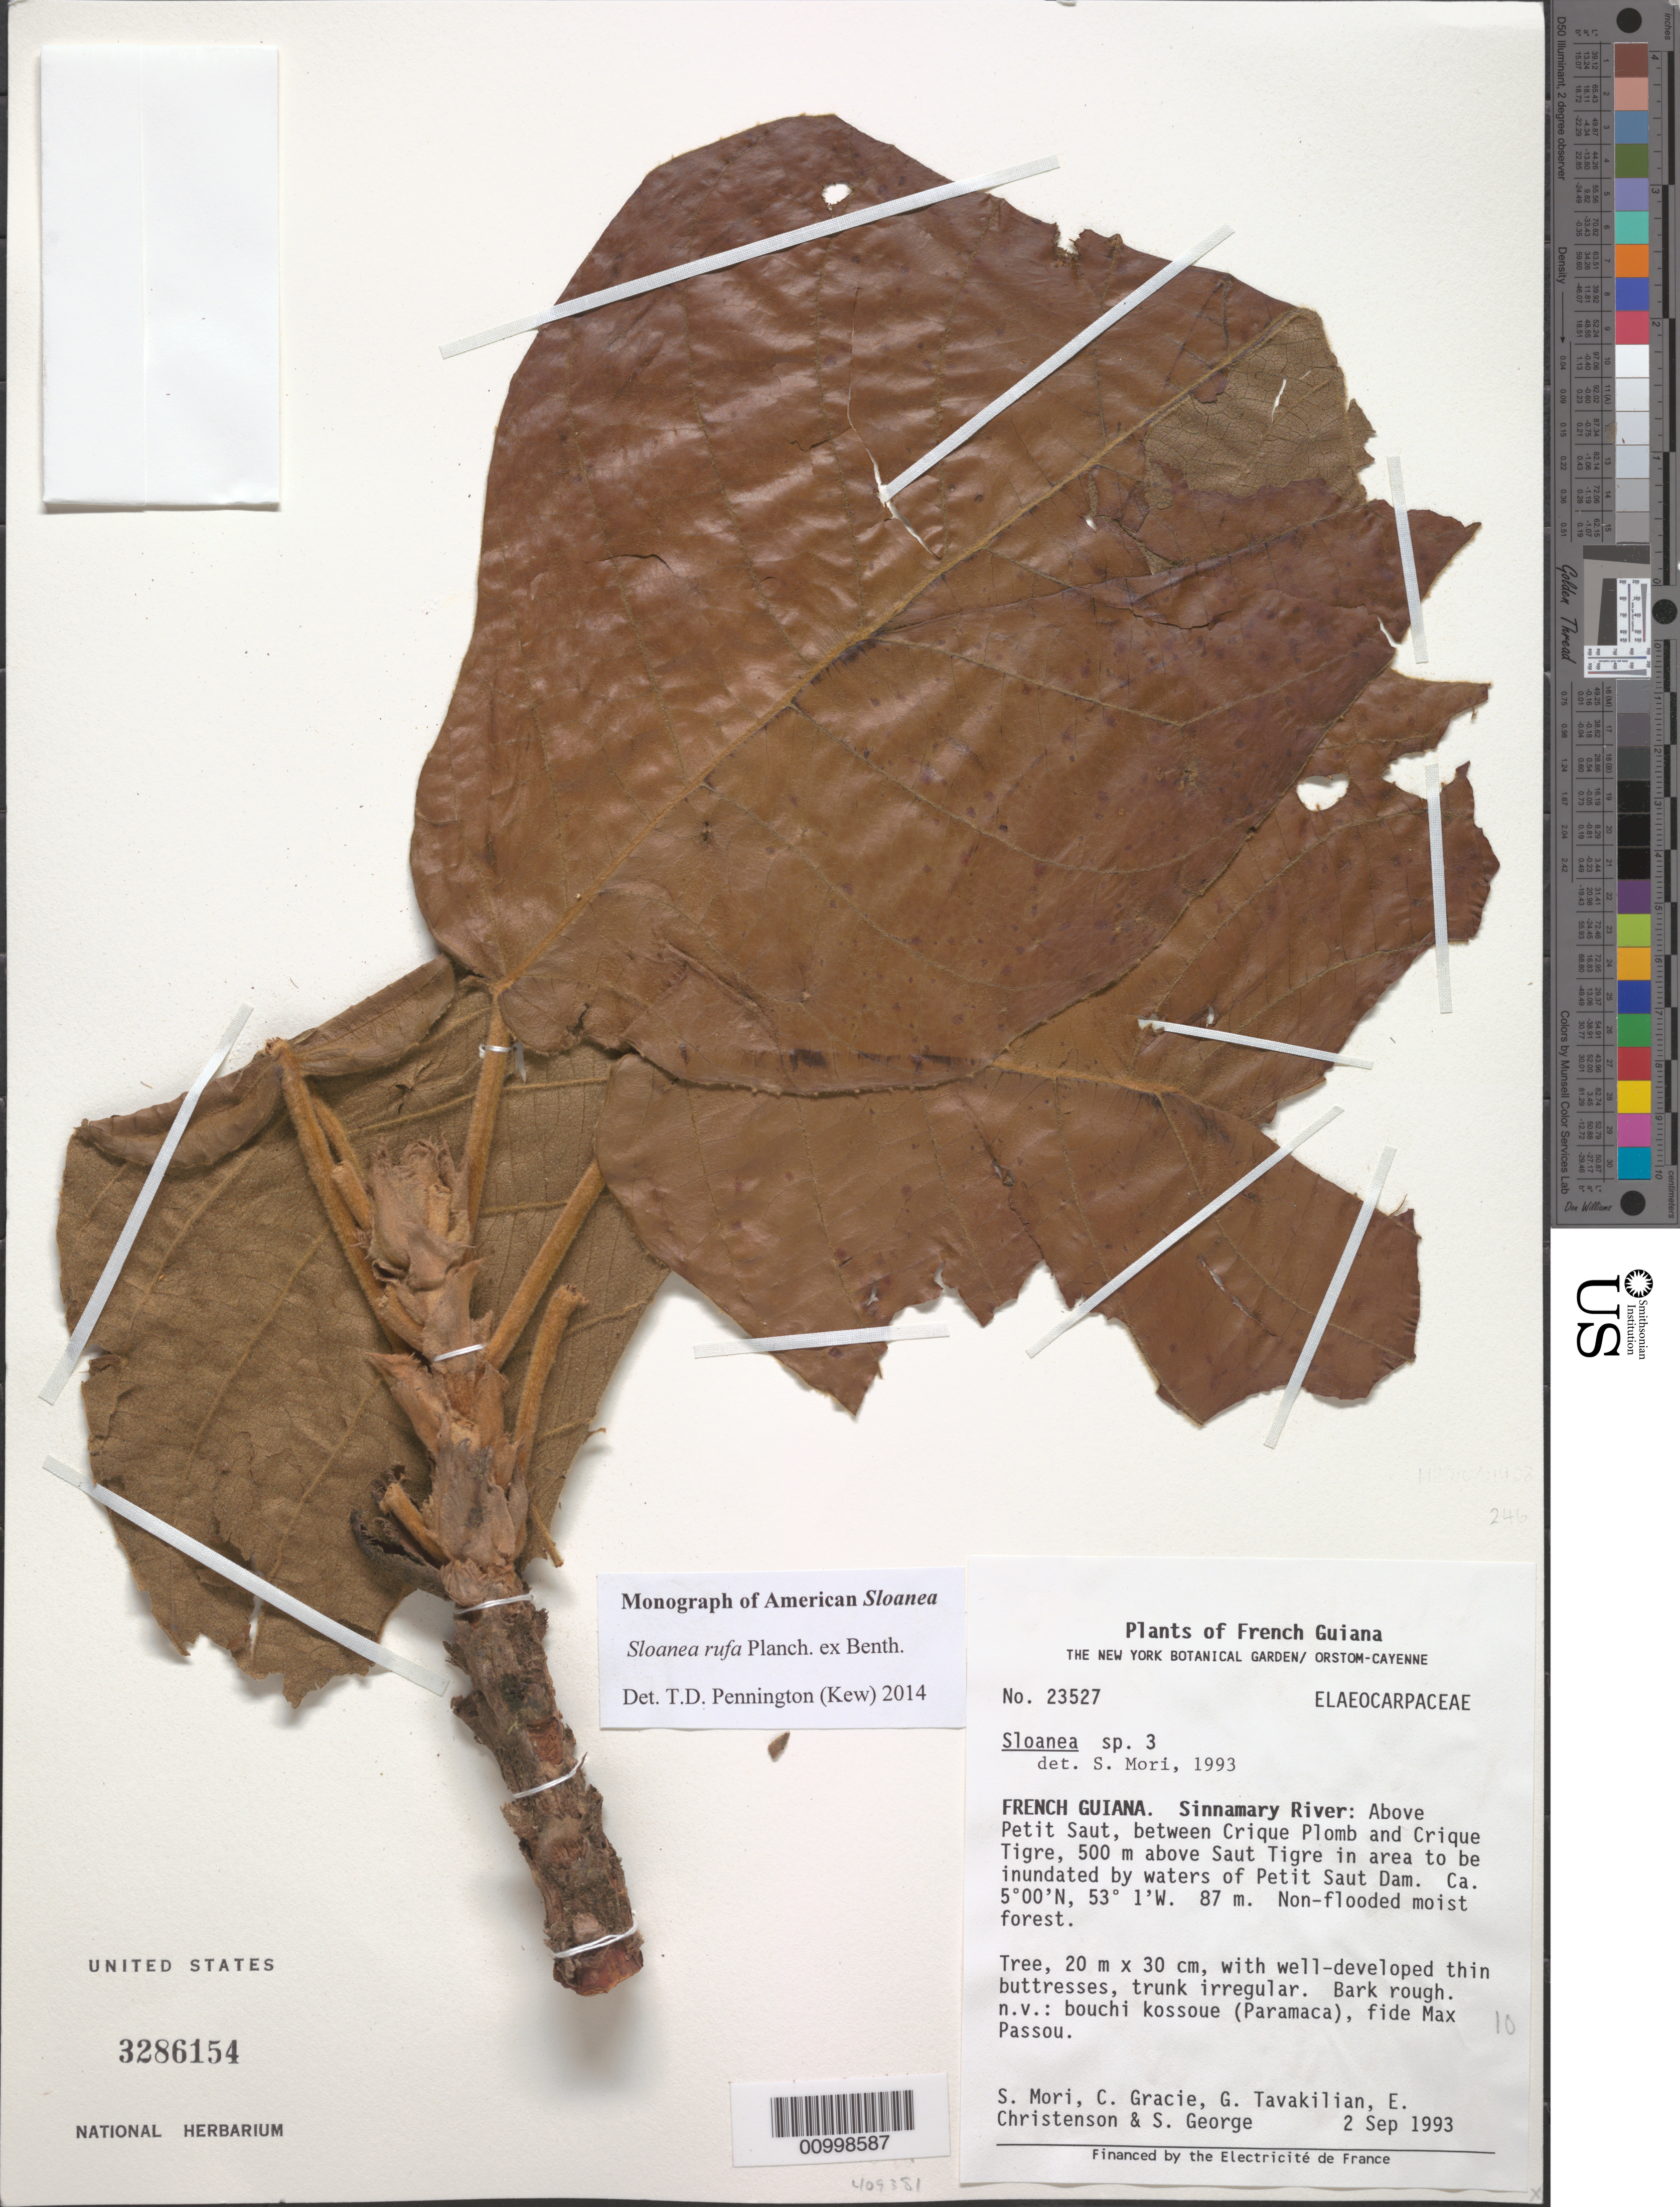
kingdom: Plantae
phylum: Tracheophyta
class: Magnoliopsida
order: Oxalidales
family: Elaeocarpaceae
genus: Sloanea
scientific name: Sloanea rufa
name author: Planch. ex Benth.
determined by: Pennington, T. D., (K)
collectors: S. Mori, C. A. Gracie, G. Tavakilian, E. Christenson & S. George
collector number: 23527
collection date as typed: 2-Sep-93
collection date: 1993-09-02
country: French Guiana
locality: Sinnamary River, above Petit Saut, between Crique Plomb and Crique Tigre, 500 m about Saut Tigre in area to be inundated by waters of Petit Saut Dam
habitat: Non-flooded moist forest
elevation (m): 87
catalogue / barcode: US 3286154